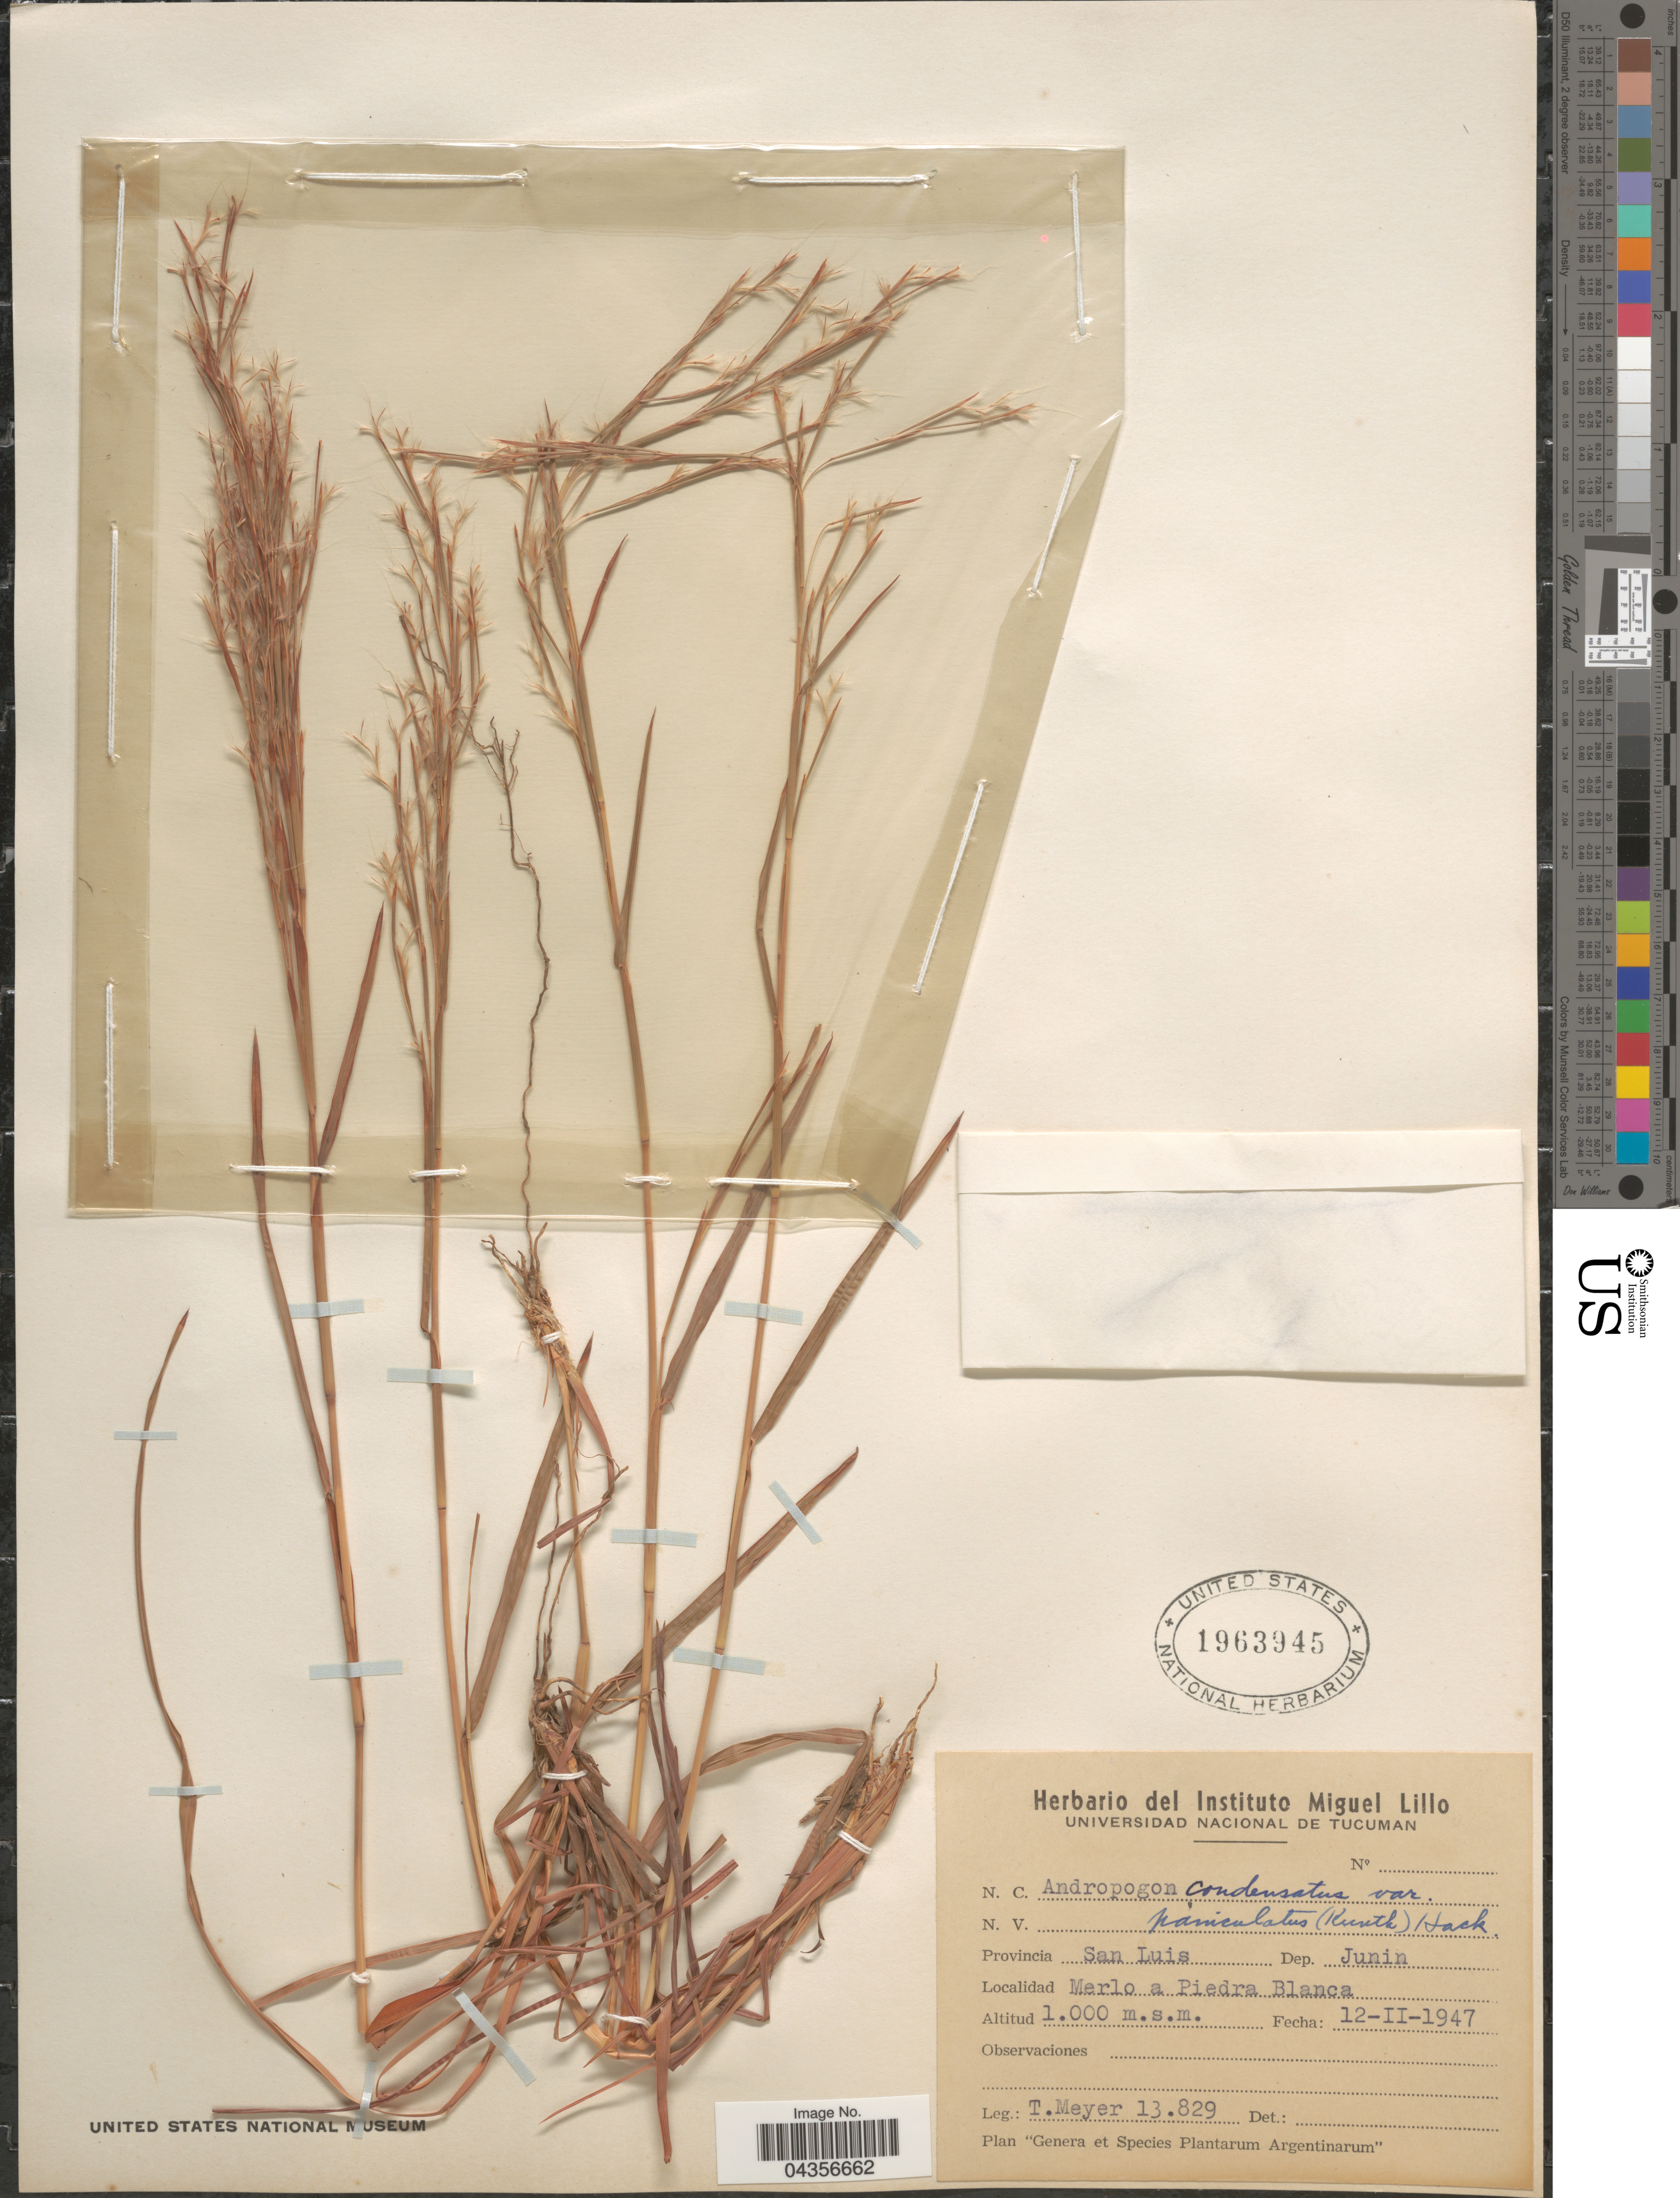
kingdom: Plantae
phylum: Tracheophyta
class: Liliopsida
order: Poales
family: Poaceae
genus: Schizachyrium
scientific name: Schizachyrium microstachyum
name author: (Desv. ex Ham.) Roseng. et al.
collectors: T. Meyer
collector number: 13829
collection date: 1947-02-12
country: Argentina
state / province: San Luis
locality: Provincia San Luis. Dep. Junin. Merlo a Piedra Blanca.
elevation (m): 1000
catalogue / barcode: US 1963945